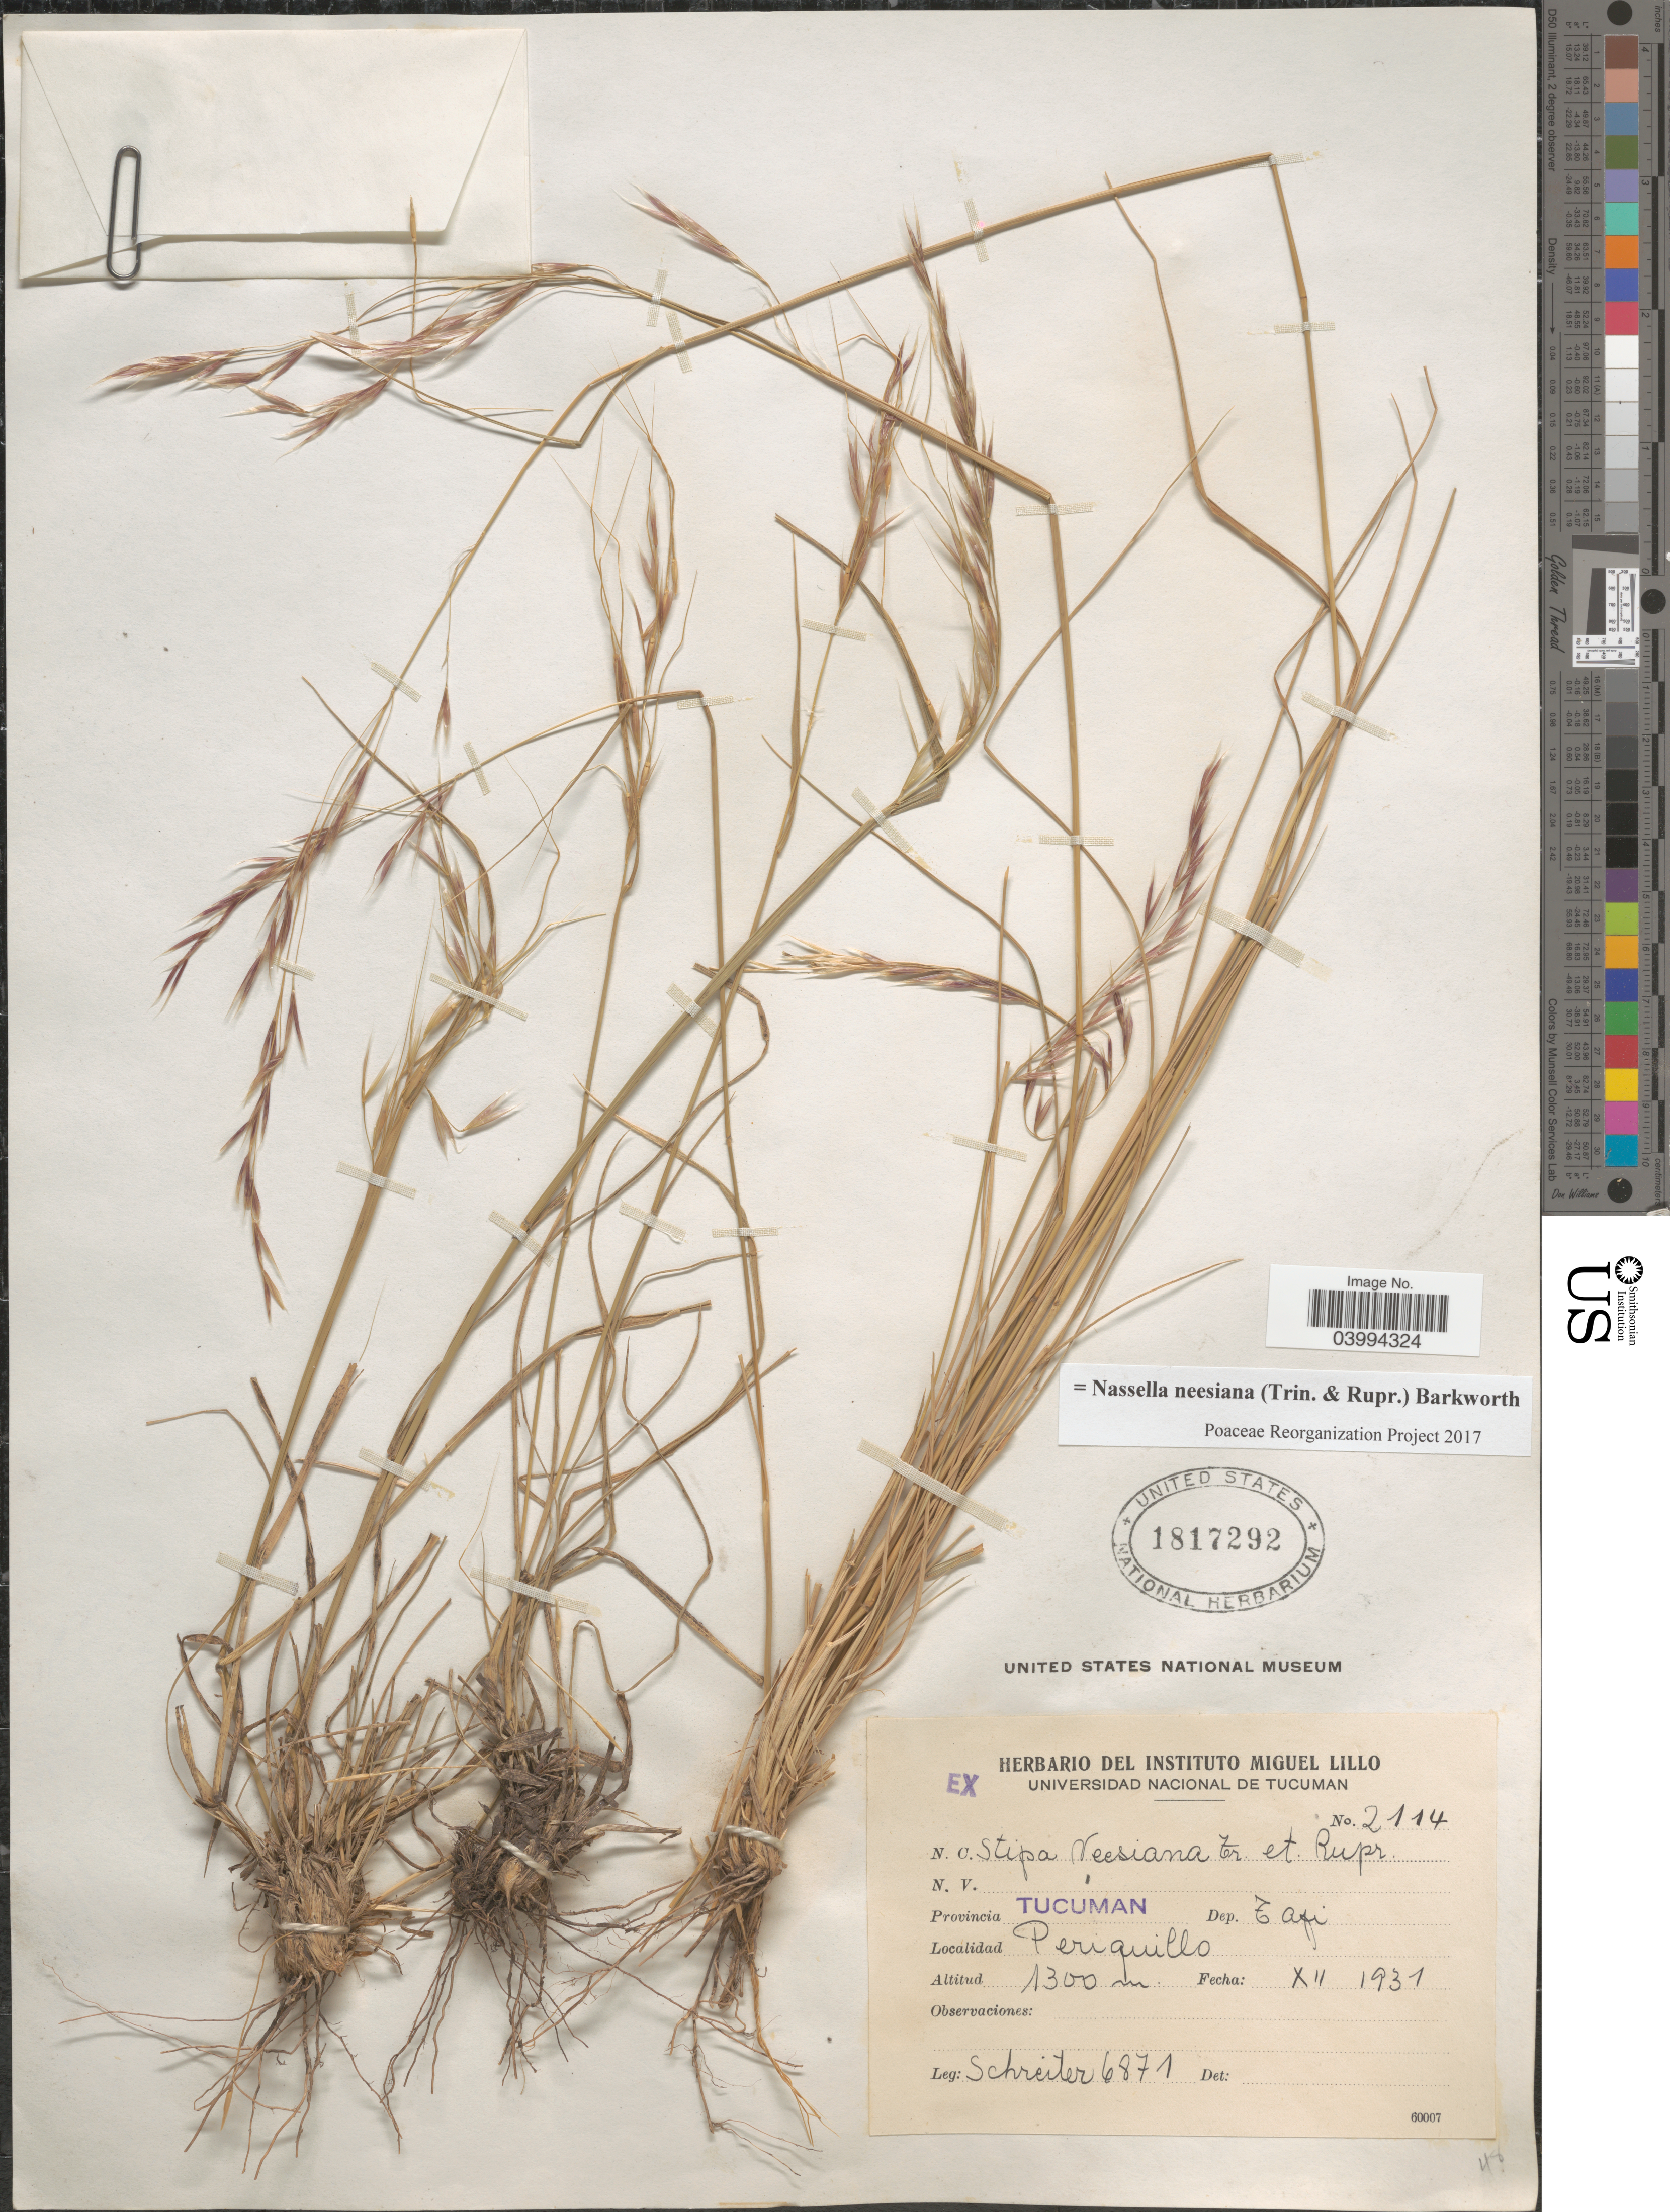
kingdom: Plantae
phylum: Tracheophyta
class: Liliopsida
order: Poales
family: Poaceae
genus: Nassella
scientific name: Nassella neesiana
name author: (Trin. & Rupr.) Barkworth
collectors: -. Schreiter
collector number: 6871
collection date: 1931-12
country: Argentina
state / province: Tucuman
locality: Dep. Tafi. Periquillo.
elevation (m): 1300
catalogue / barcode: US 1817292